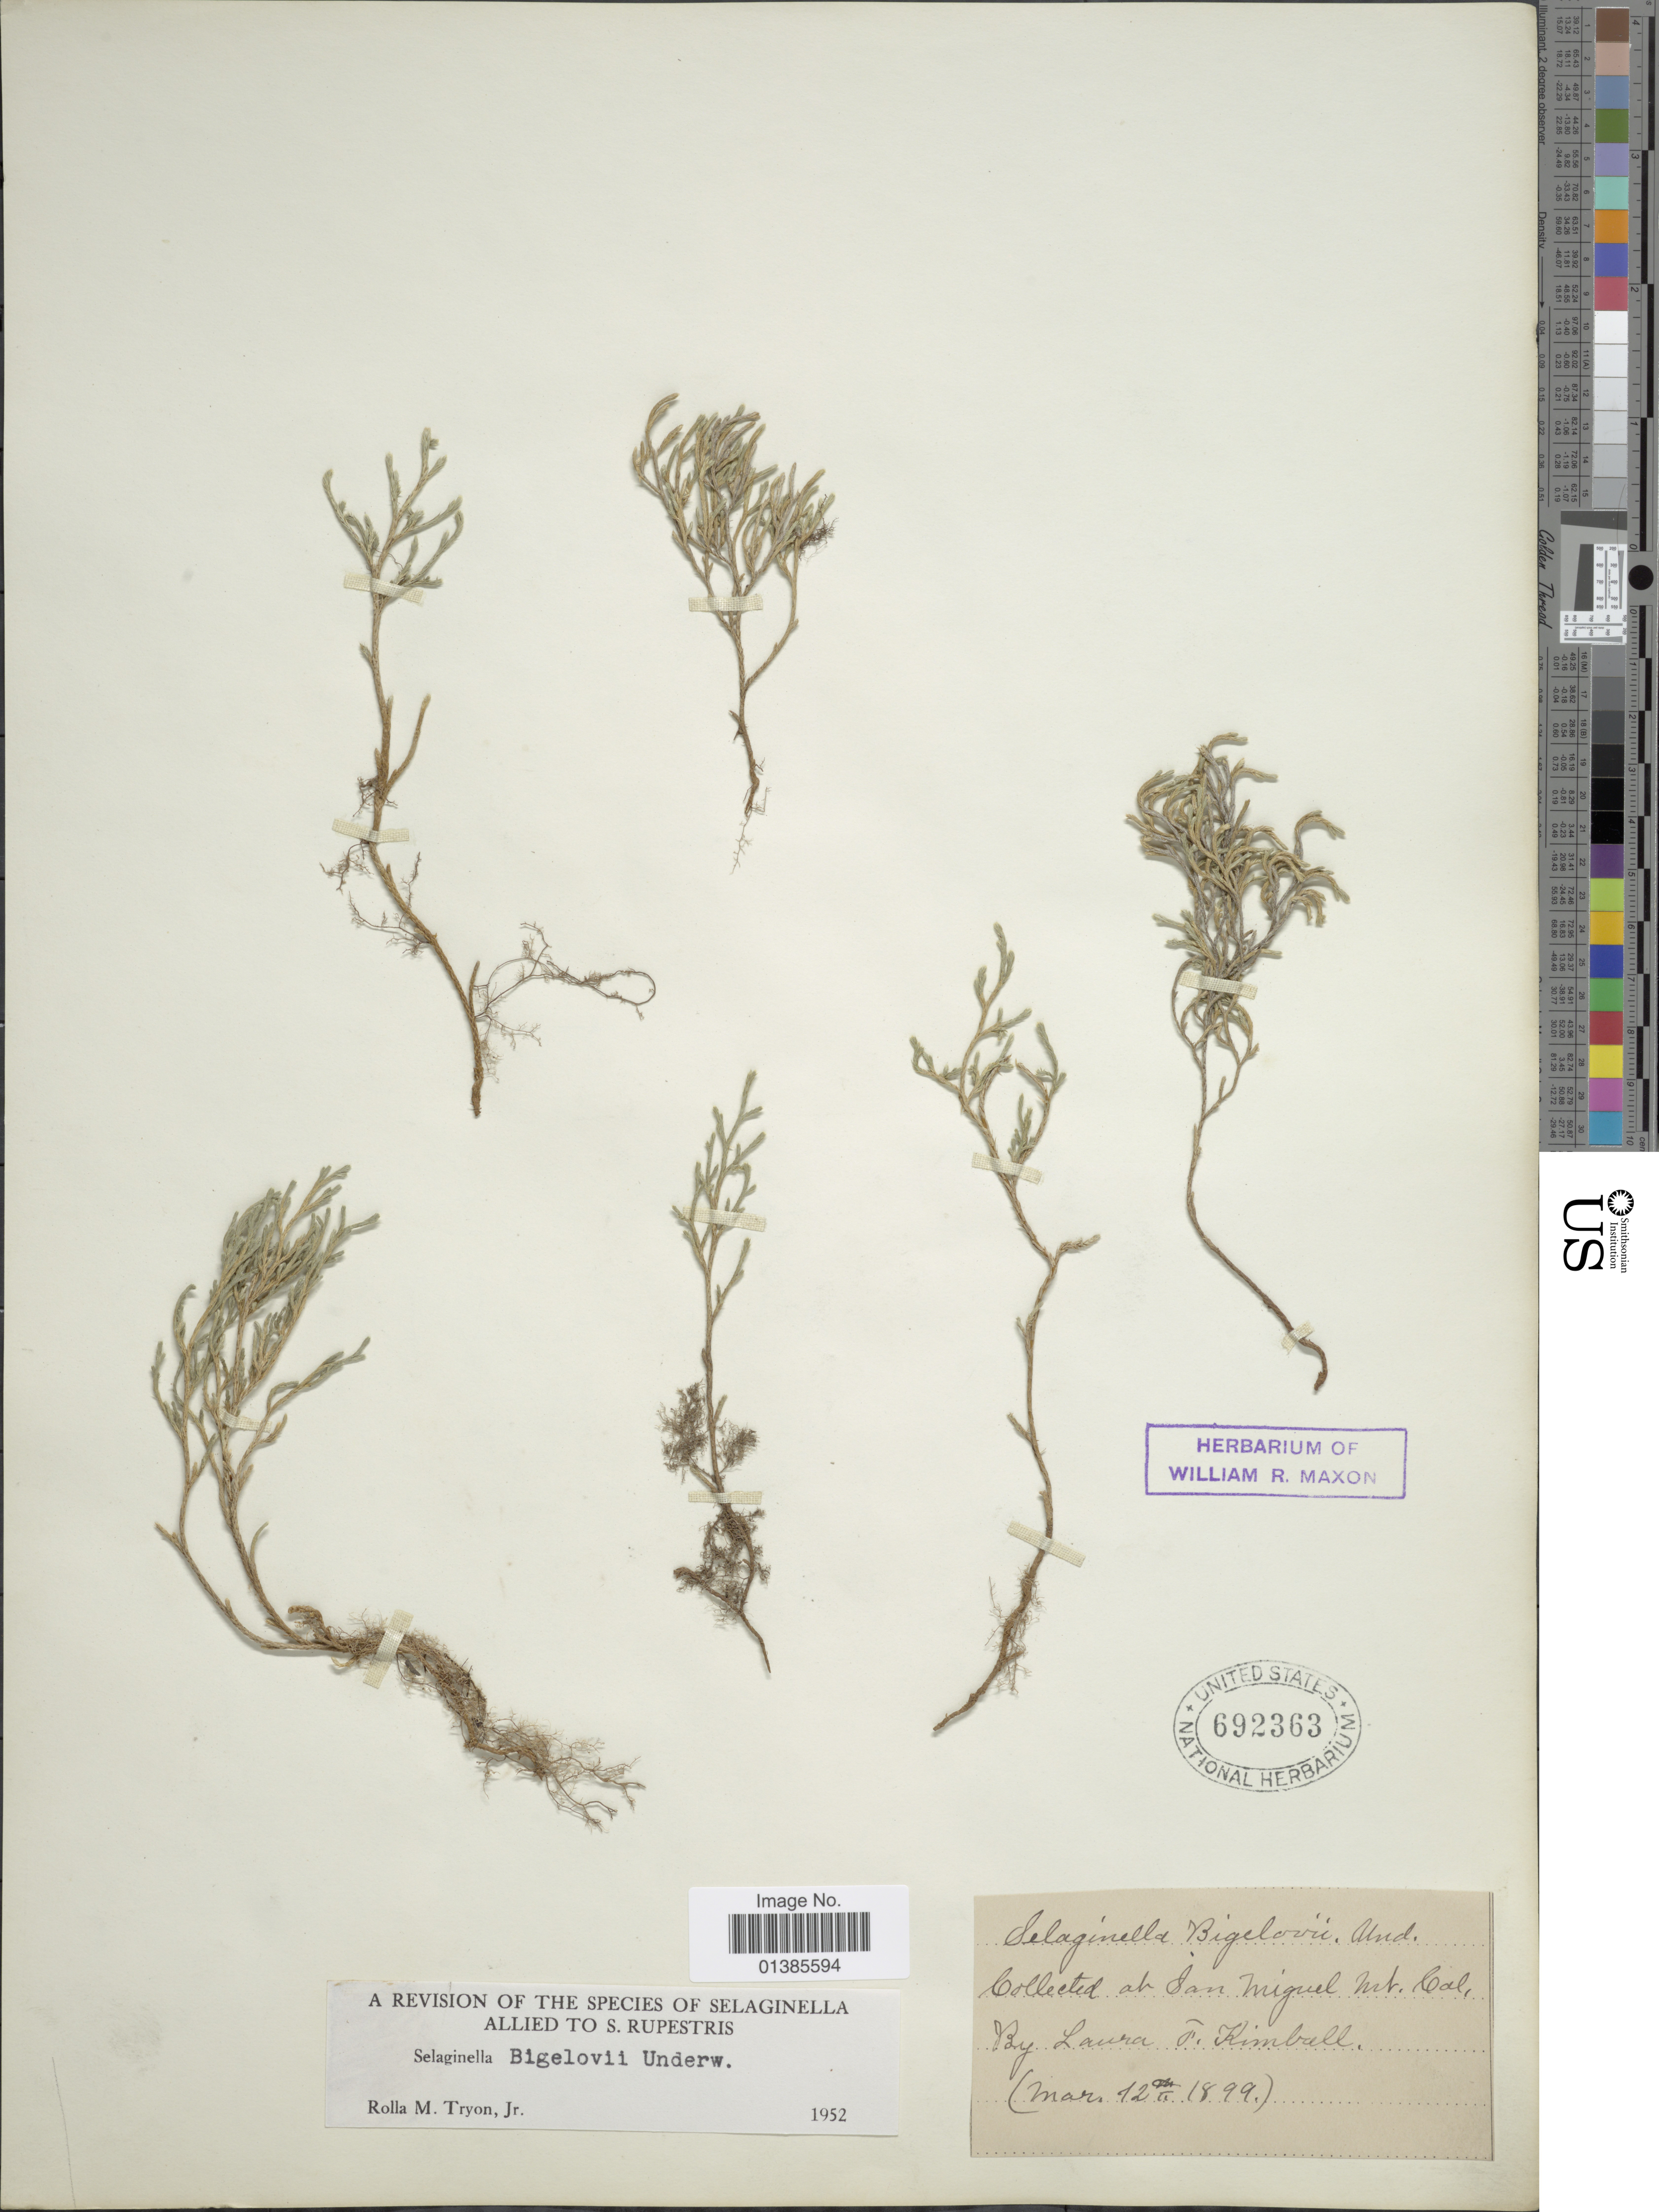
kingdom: Plantae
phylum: Tracheophyta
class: Lycopodiopsida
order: Selaginellales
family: Selaginellaceae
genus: Selaginella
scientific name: Selaginella bigelovii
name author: Underw.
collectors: L. Kimball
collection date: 1899-03-12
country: United States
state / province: California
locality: San Miguel.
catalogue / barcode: US 692363